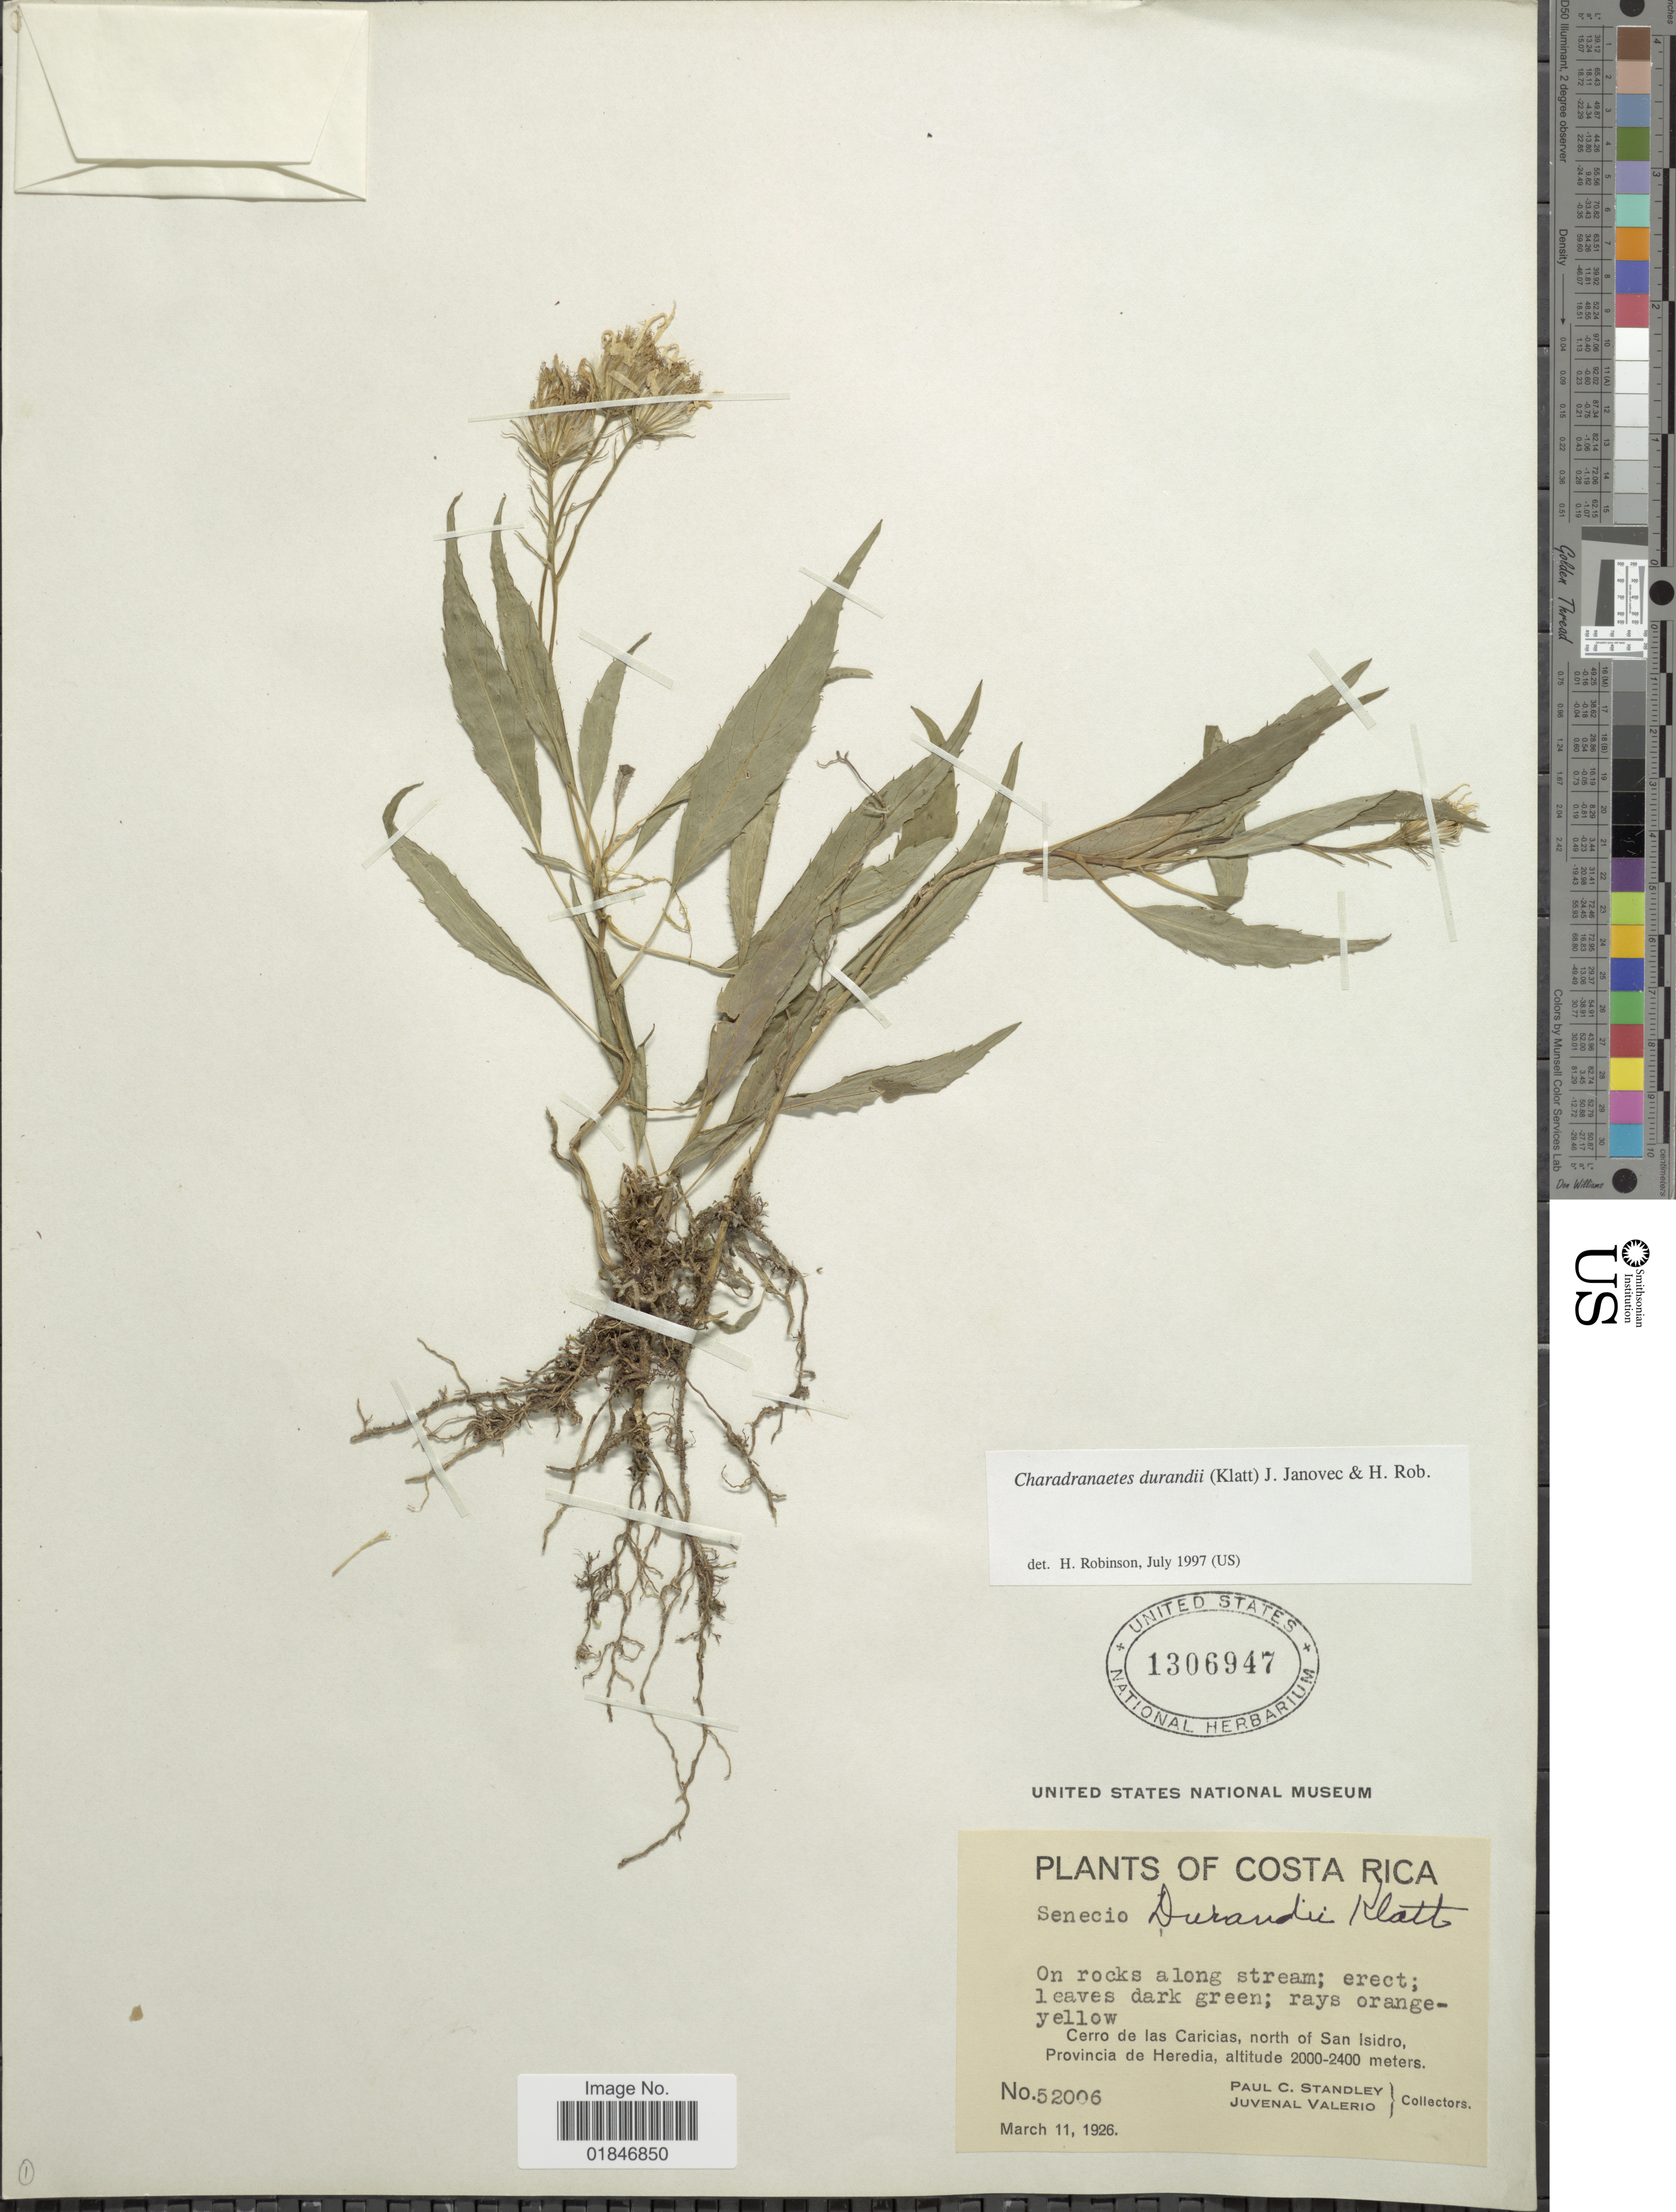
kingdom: Plantae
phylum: Tracheophyta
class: Magnoliopsida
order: Asterales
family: Asteraceae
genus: Charadranaetes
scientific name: Charadranaetes durandii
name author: (Klatt) & H. Rob.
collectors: P. C. Standley & J. Valerio R.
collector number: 52006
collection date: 1926-03-11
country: Costa Rica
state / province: Heredia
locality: Cerrro de las Caricias, north of San Isidro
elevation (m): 2000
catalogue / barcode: US 1306947